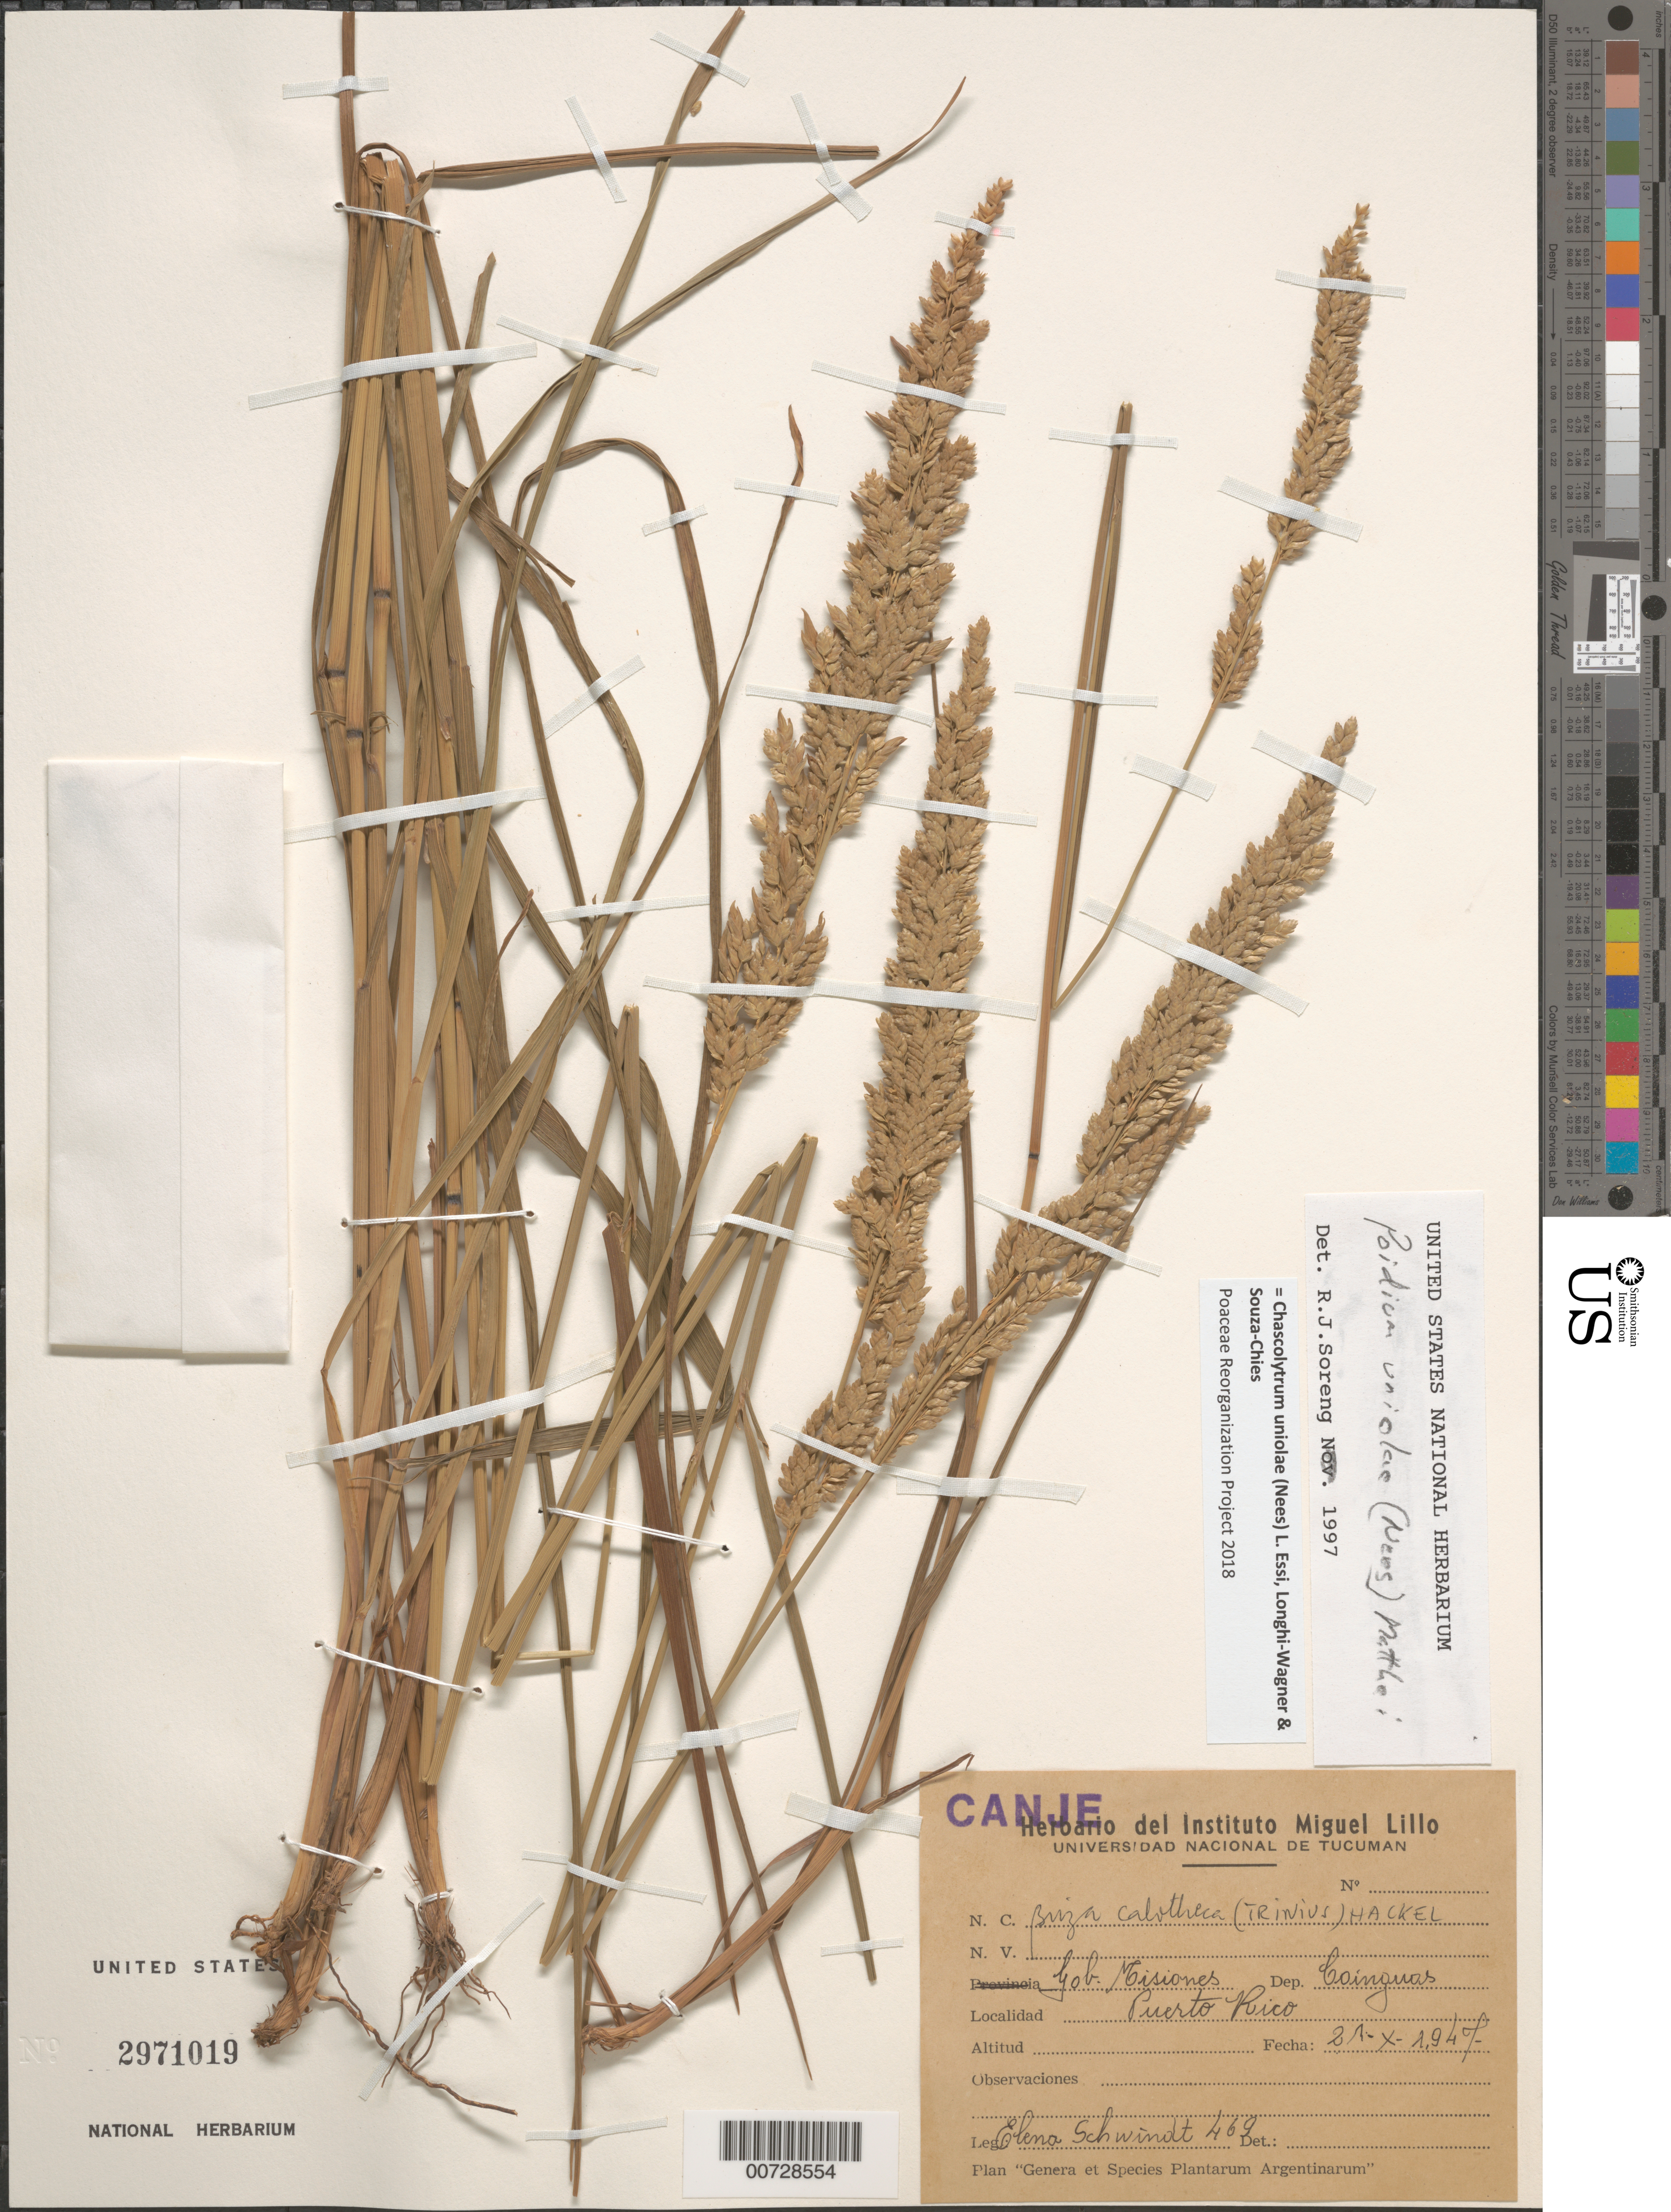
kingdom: Plantae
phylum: Tracheophyta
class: Liliopsida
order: Poales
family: Poaceae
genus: Chascolytrum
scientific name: Chascolytrum uniolae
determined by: Poaceae Reorganization Project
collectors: E. Schwindt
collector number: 469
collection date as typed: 21 Oct 1947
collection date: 1947-10-21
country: Puerto Rico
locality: Coinguas, Job Moisiones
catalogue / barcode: US 2971019